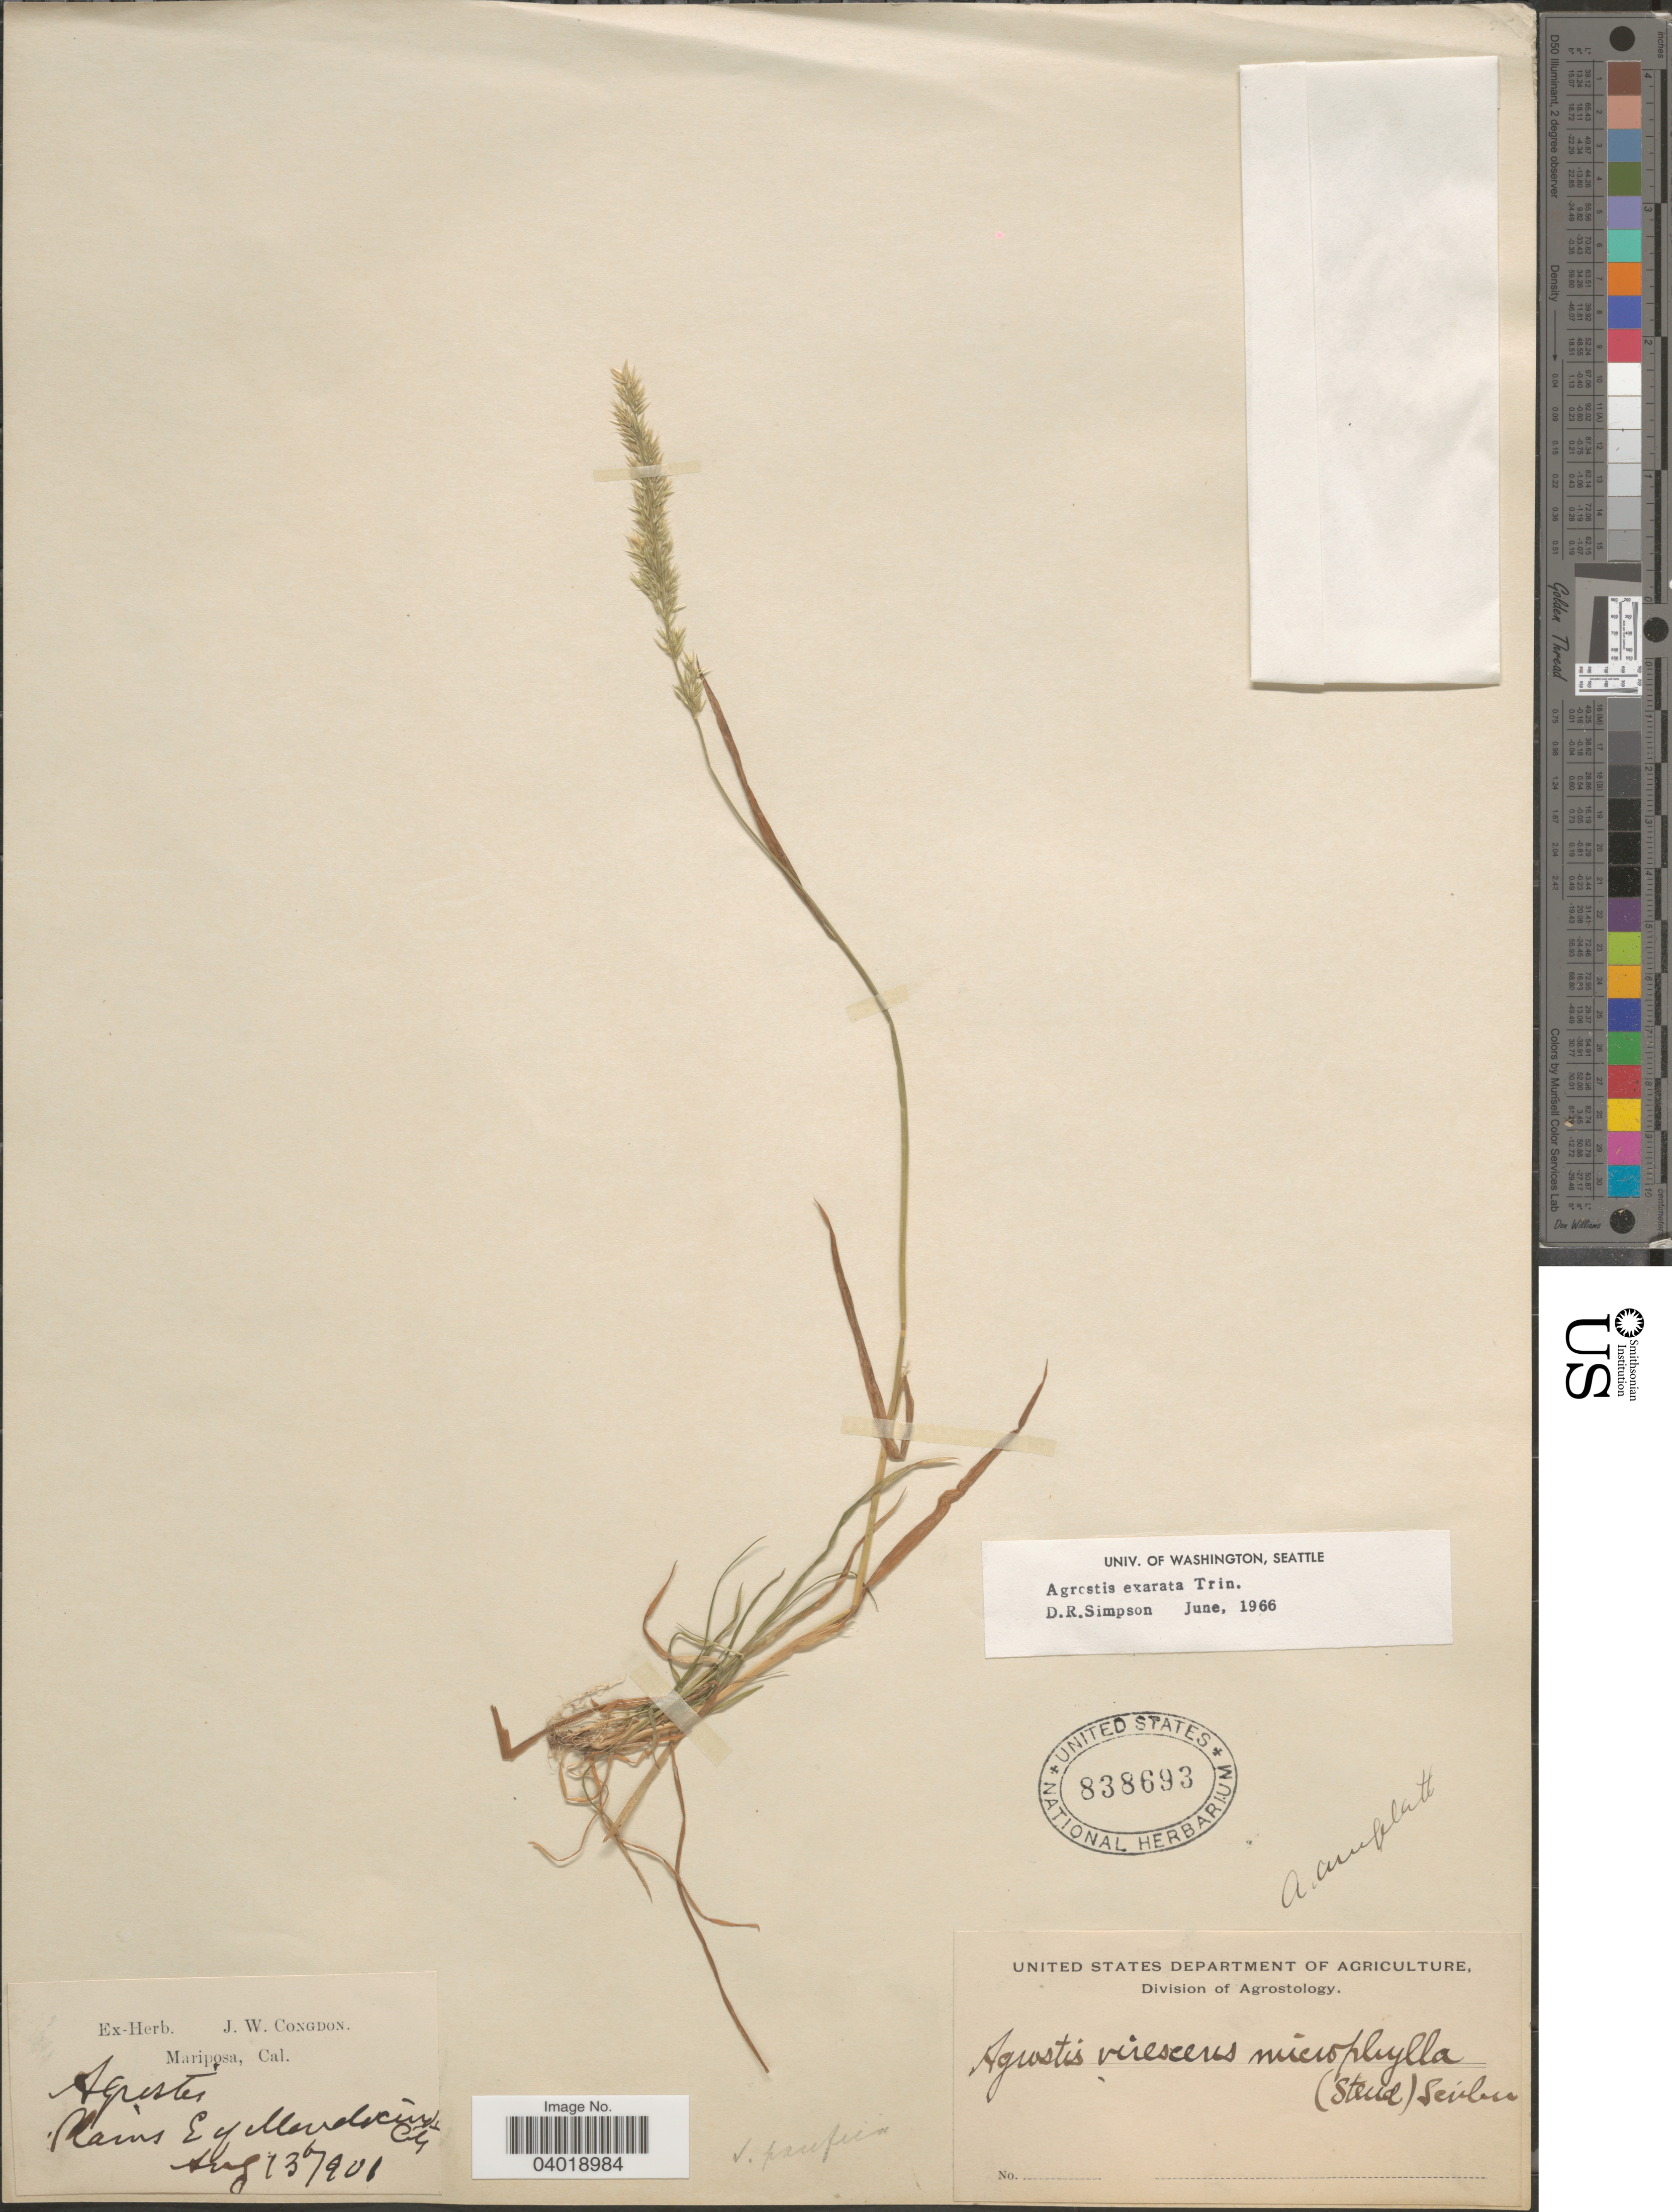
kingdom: Plantae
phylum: Tracheophyta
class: Liliopsida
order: Poales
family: Poaceae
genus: Agrostis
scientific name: Agrostis exarata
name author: Trin.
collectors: ex herb. J. W. Congdon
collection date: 1901-08-13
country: United States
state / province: California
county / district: Mendocino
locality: Plains E of Mendocino Co.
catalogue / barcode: US 838693